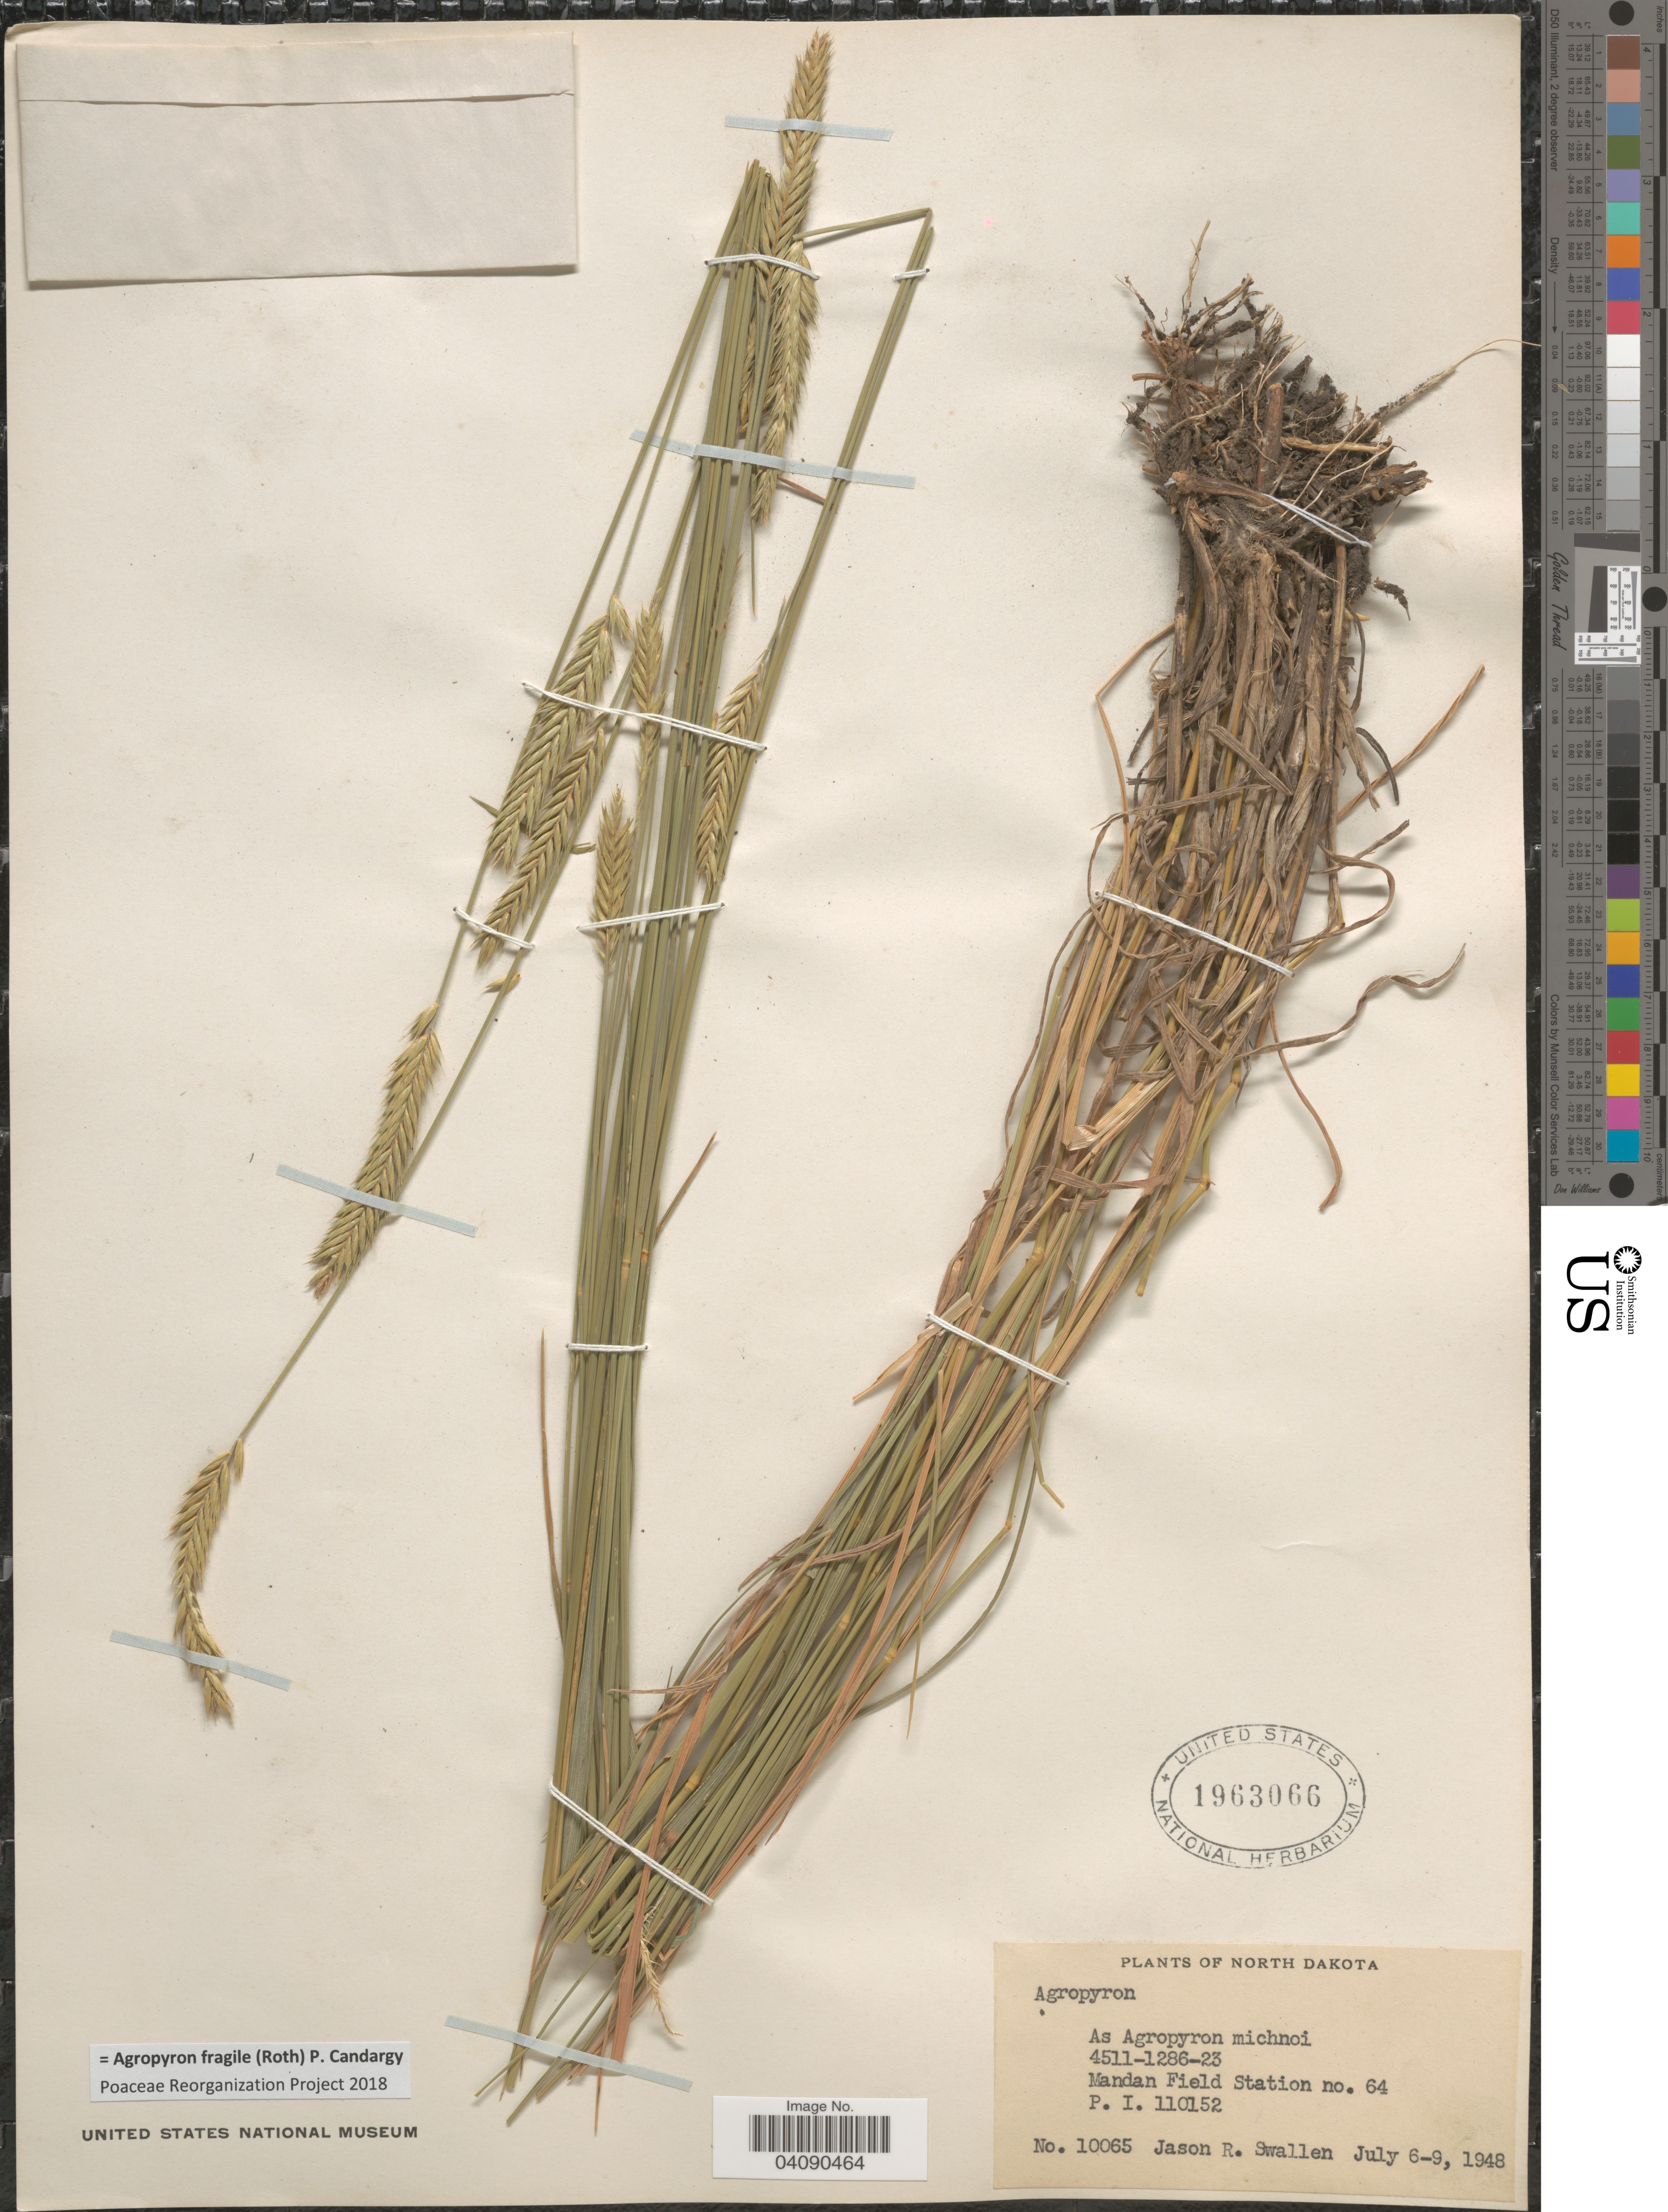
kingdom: Plantae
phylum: Tracheophyta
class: Liliopsida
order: Poales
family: Poaceae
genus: Agropyron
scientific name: Agropyron fragile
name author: (Roth) Candargy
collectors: J. R. Swallen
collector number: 10065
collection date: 1948-07-06/1948-07-09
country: United States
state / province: North Dakota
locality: Mandan Field Station no. 64.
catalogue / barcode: US 1963066